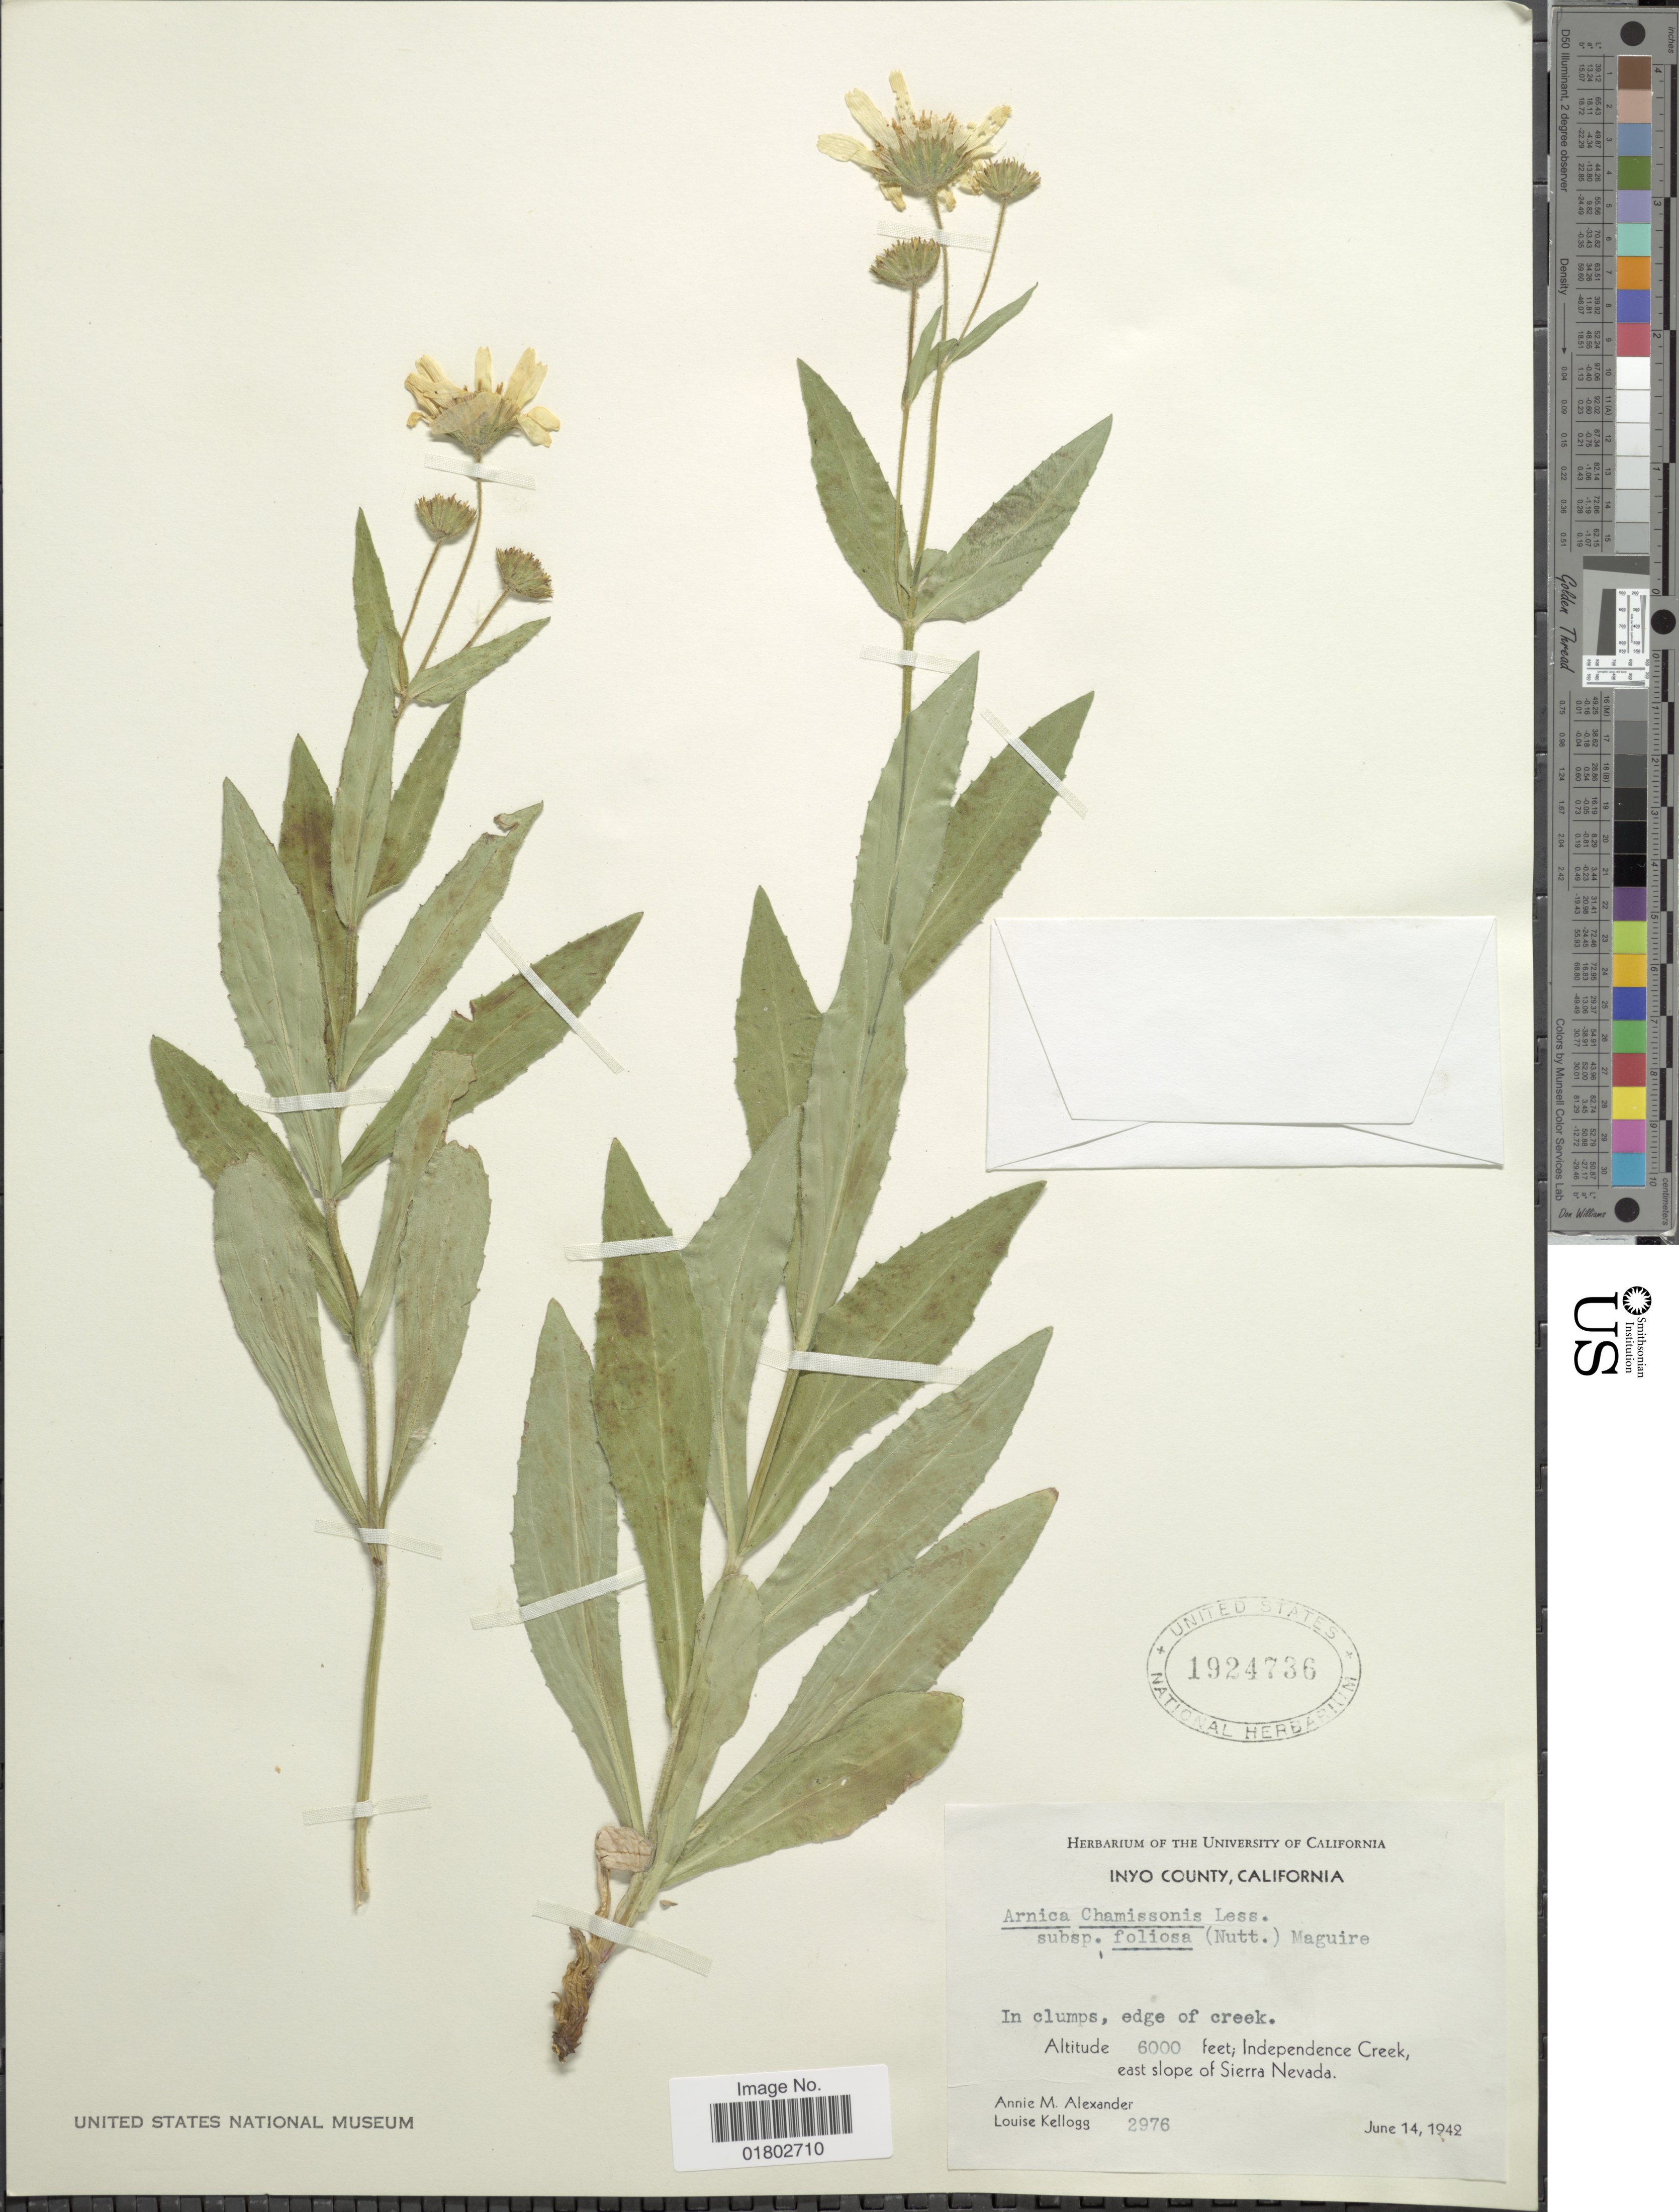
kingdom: Plantae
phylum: Tracheophyta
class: Magnoliopsida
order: Asterales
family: Asteraceae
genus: Arnica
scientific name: Arnica chamissonis subsp. foliosa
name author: (Nutt.) Maguire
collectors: A. M. Alexander & L. Kellogg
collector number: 2976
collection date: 1942-06-14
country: United States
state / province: California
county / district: Inyo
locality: Inyo County, In clumps, edge of creek, Independence Creek, east slope of Sierra Nevada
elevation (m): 1829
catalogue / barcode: US 1924736